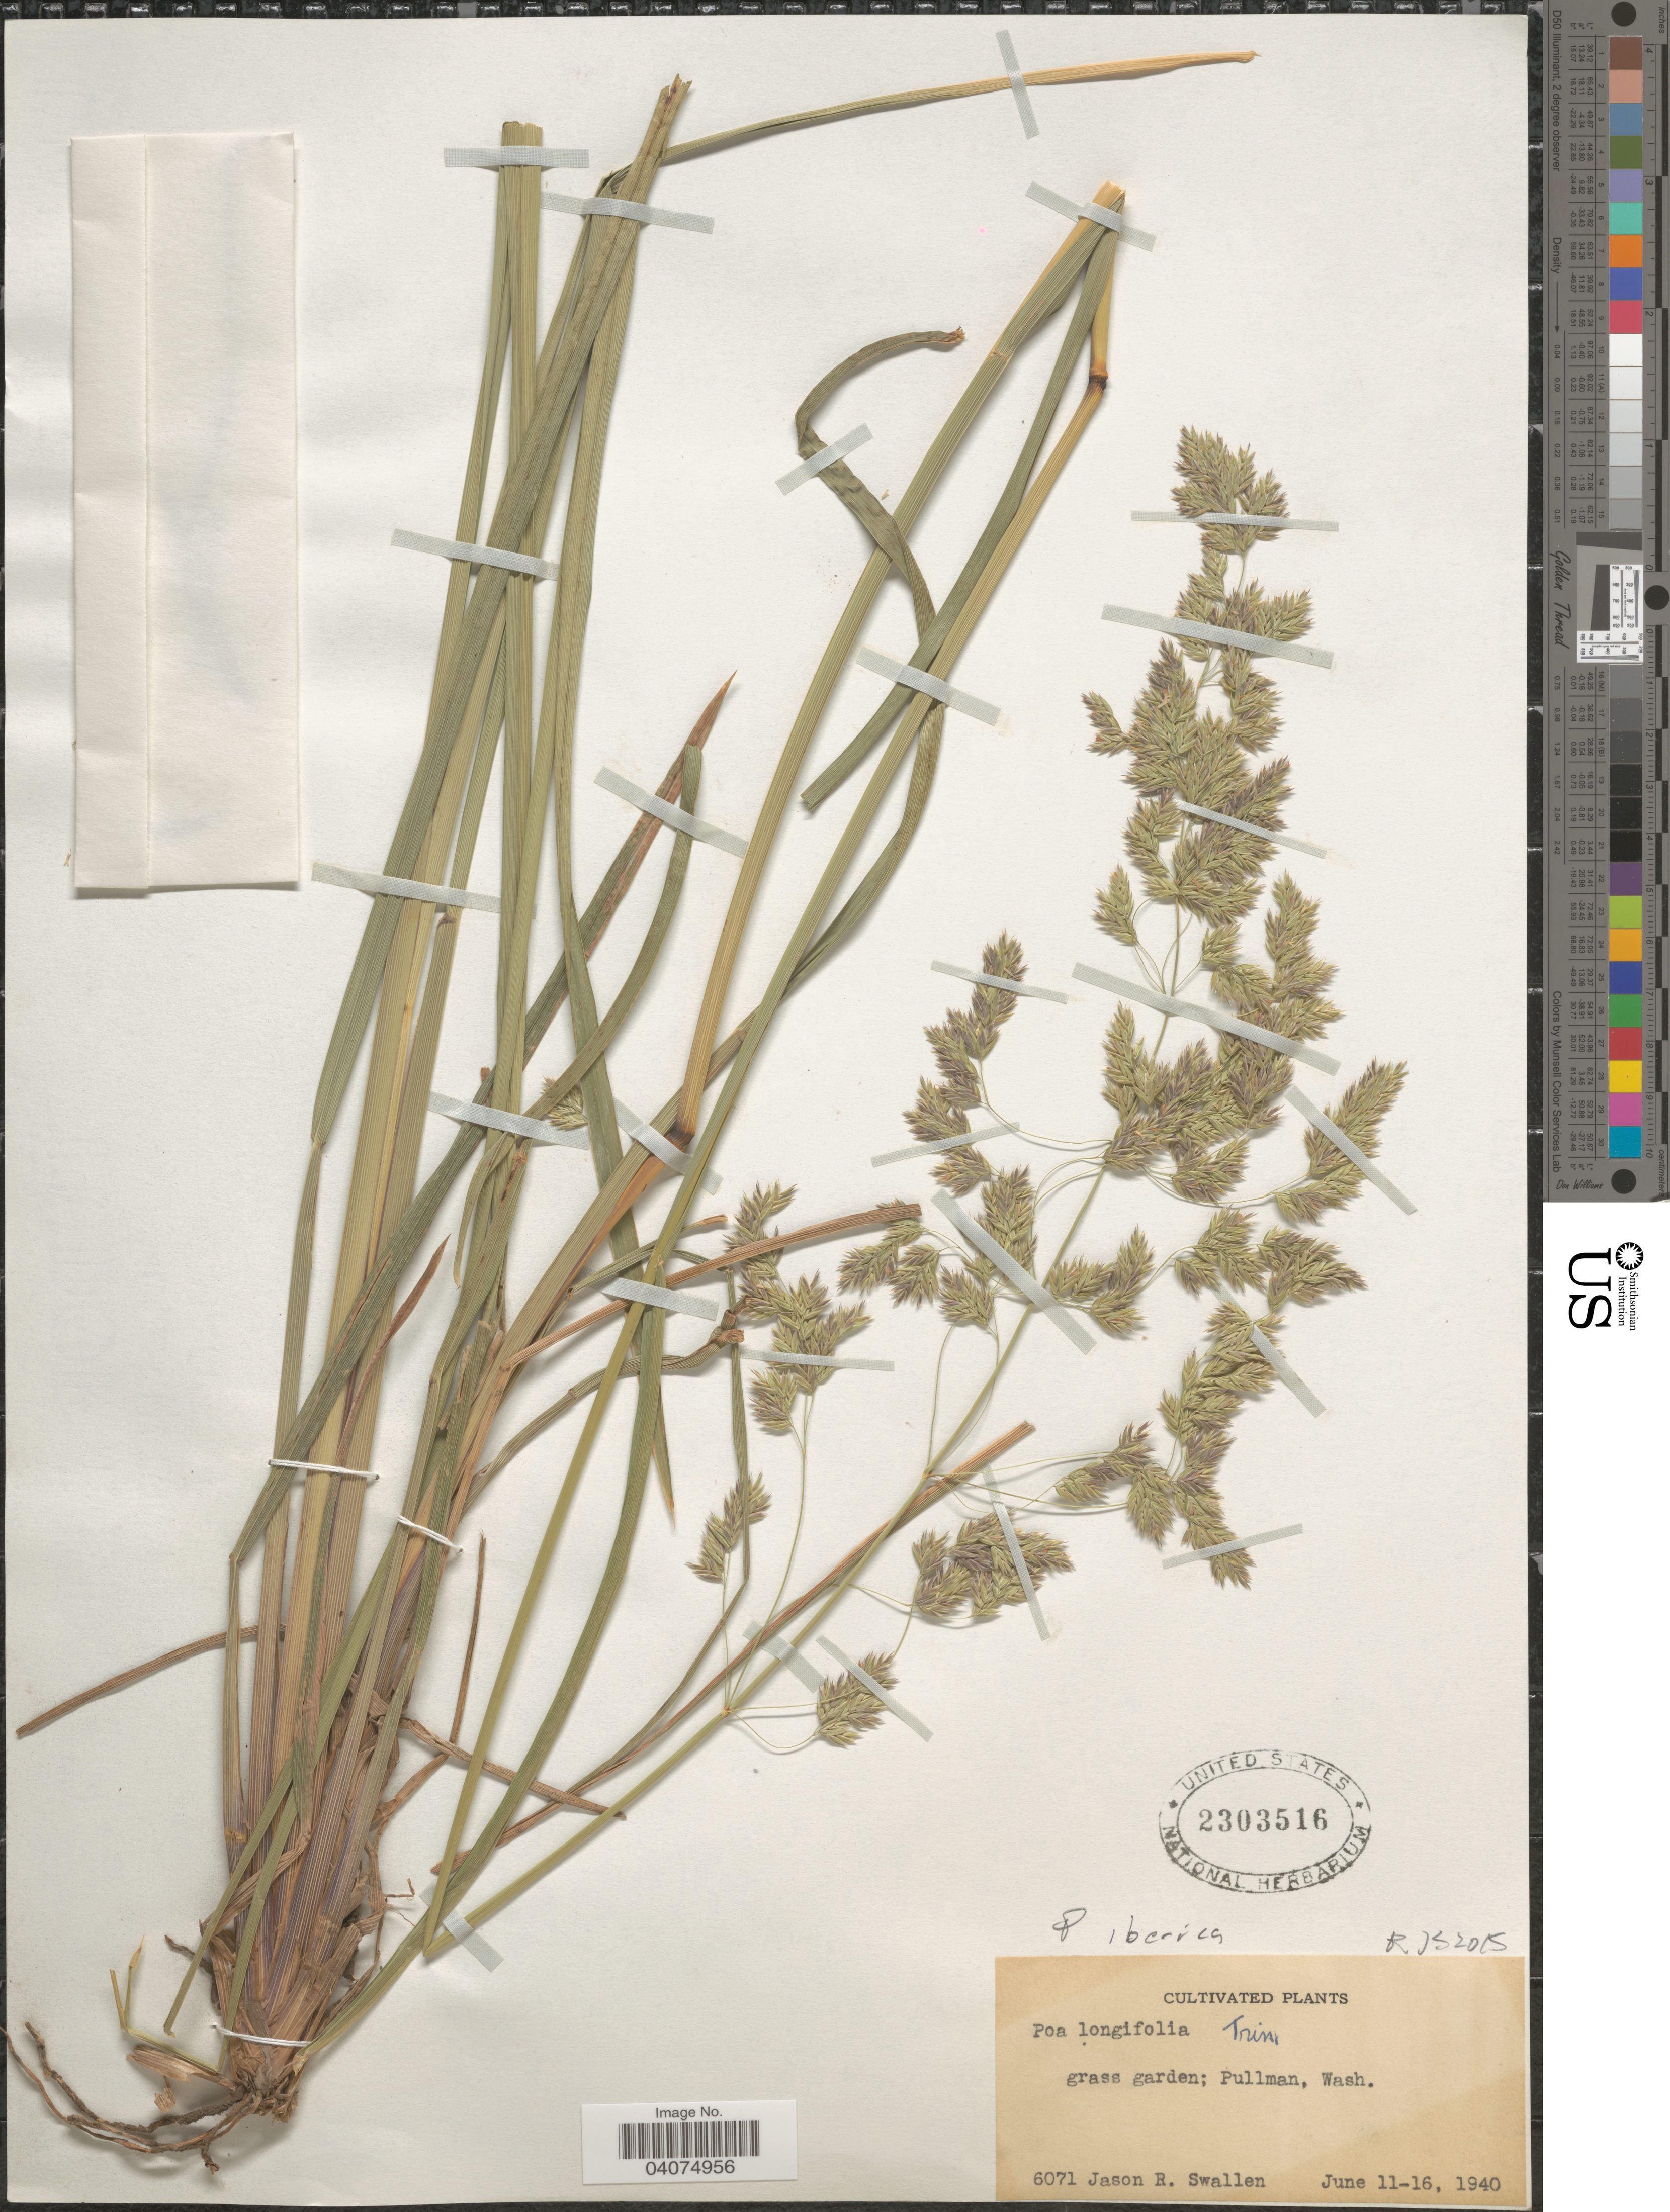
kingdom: Plantae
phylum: Tracheophyta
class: Liliopsida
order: Poales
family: Poaceae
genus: Poa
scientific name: Poa iberica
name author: Fisch. & C.A. Mey.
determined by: Soreng, Robert J., Research Associate (BOT), Smithsonian Institution - National Museum of Natural History (UNITED STATES)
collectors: J. R. Swallen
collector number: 6071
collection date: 1940-06-11/1940-06-16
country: United States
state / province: Washington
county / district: Whitman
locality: Grass garden; Pullman.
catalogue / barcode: US 2303516